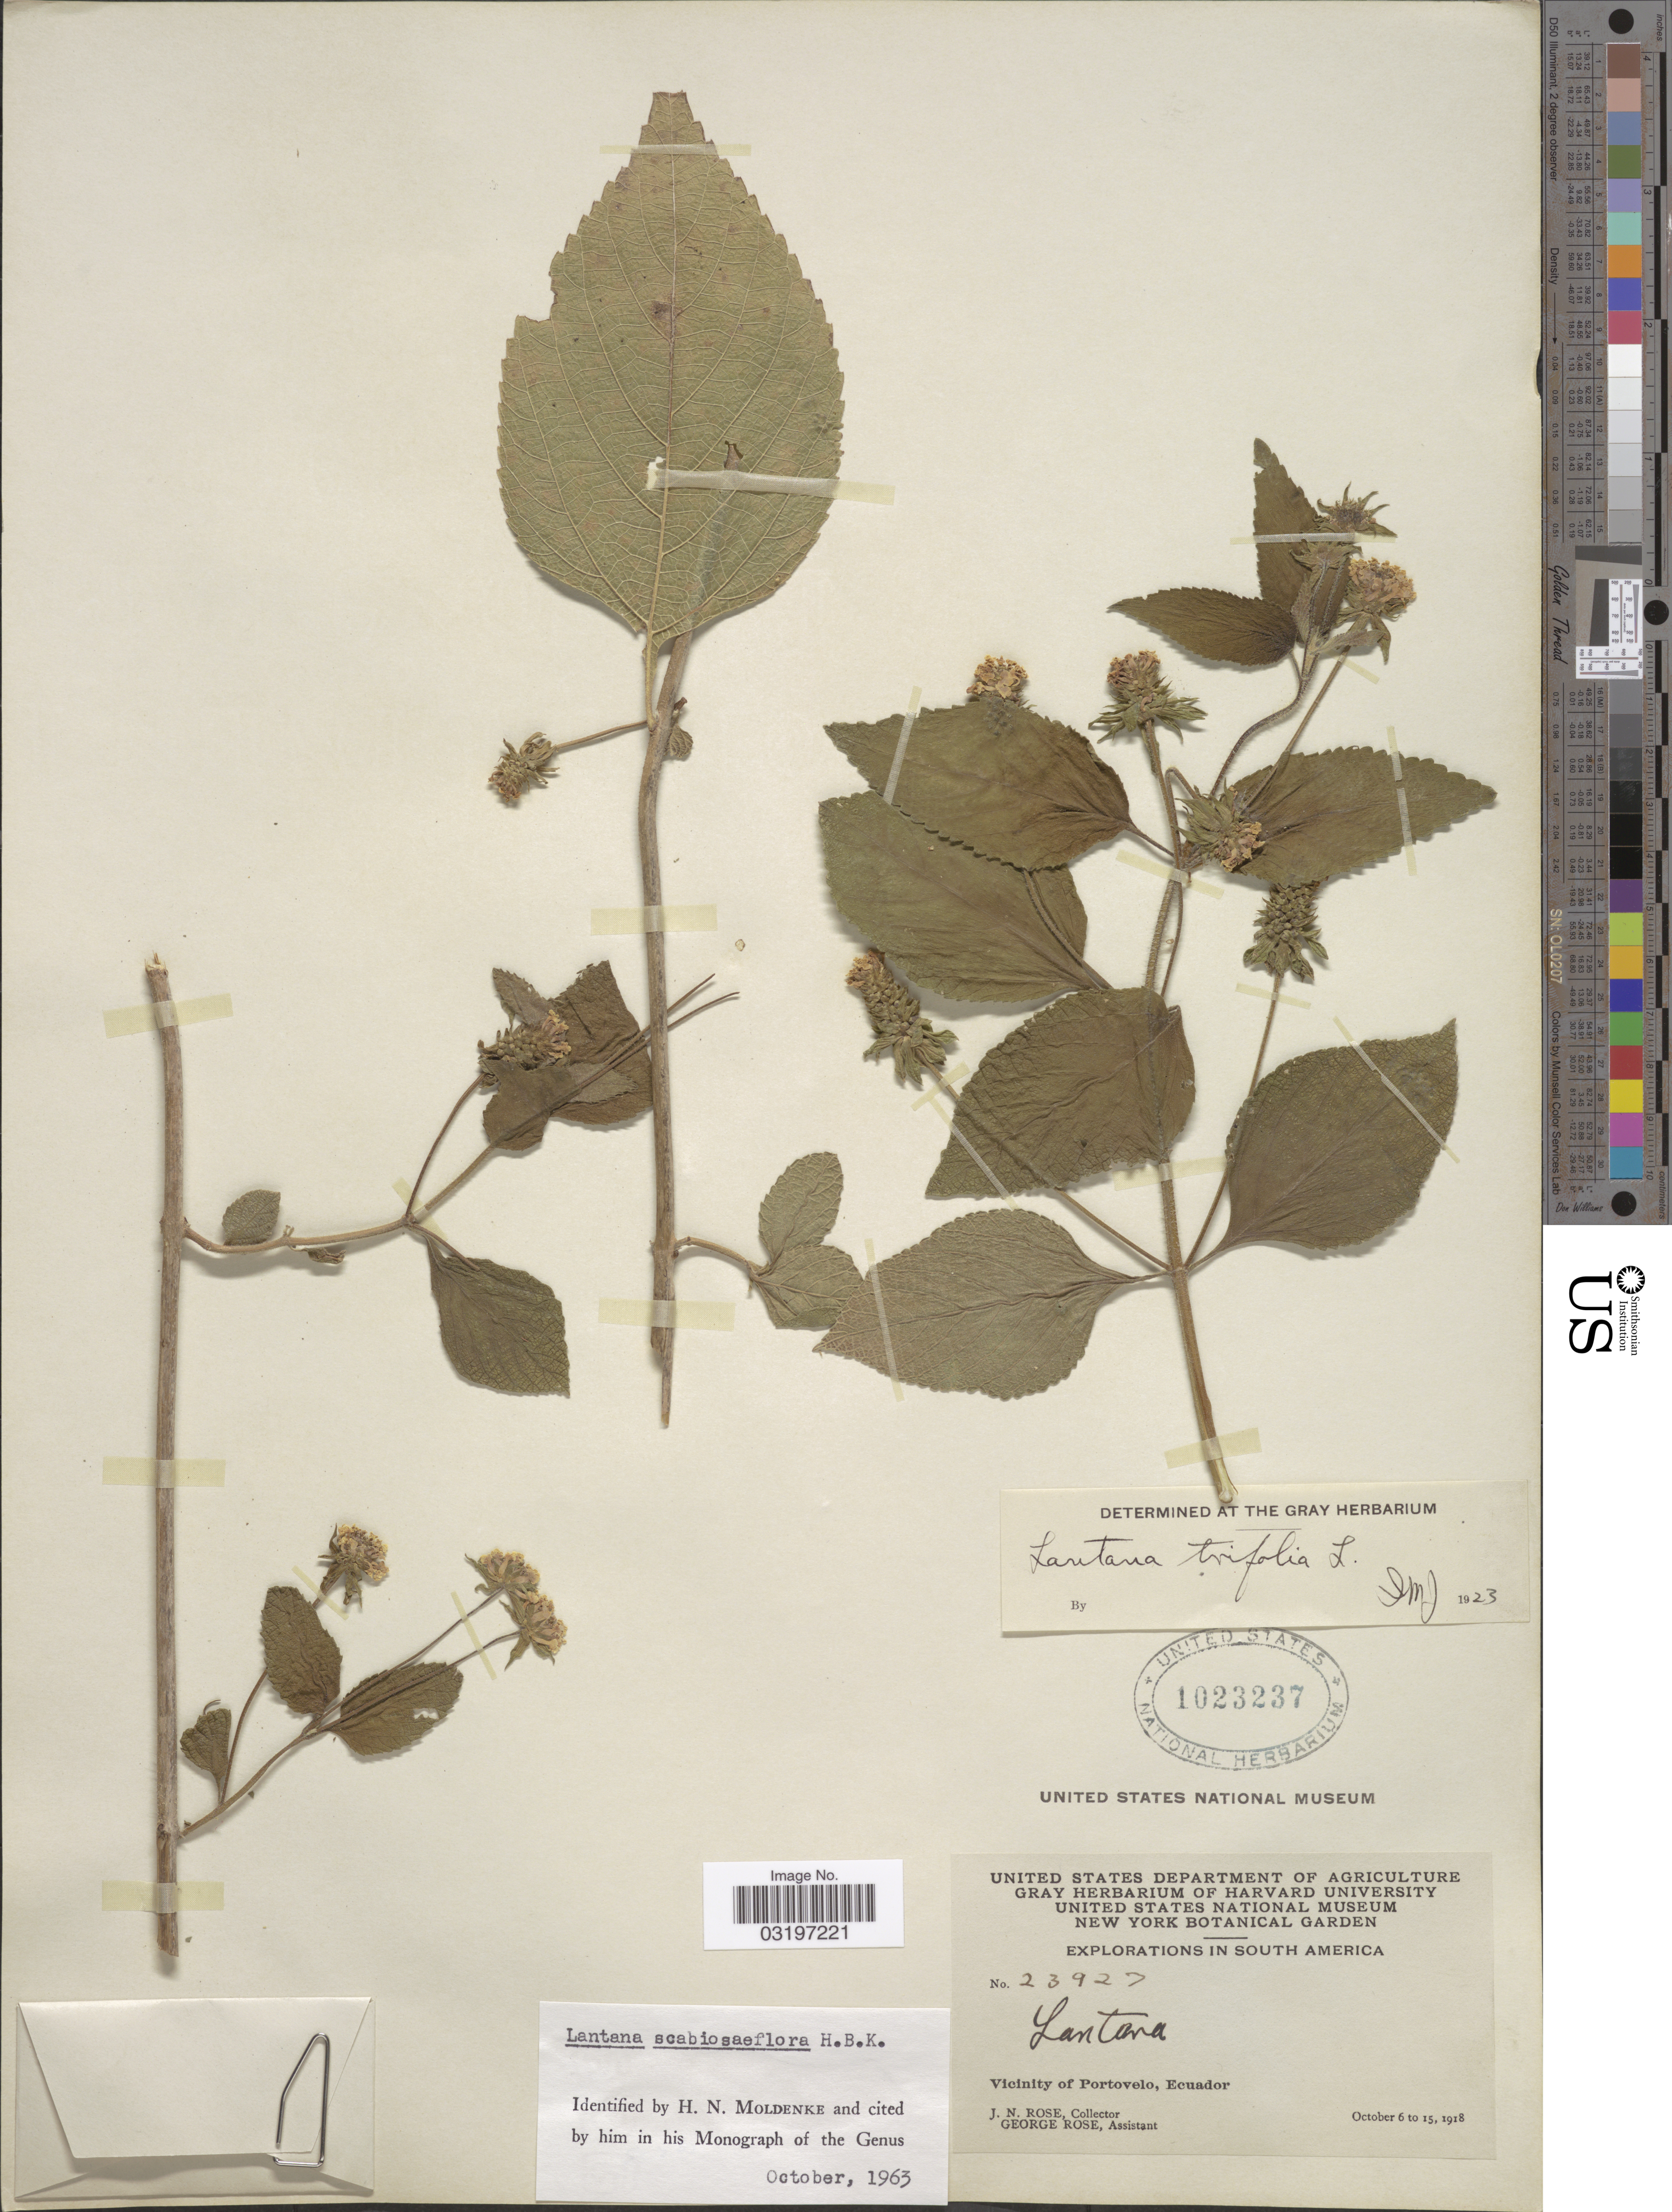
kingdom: Plantae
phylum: Tracheophyta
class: Magnoliopsida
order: Lamiales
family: Verbenaceae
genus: Lantana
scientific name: Lantana scabiosiflora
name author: Kunth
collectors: J. N. Rose & G. Rose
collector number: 23927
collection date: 1918-10-06/1918-10-15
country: Ecuador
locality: Vicinity of Portovelo.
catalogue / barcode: US 1023237